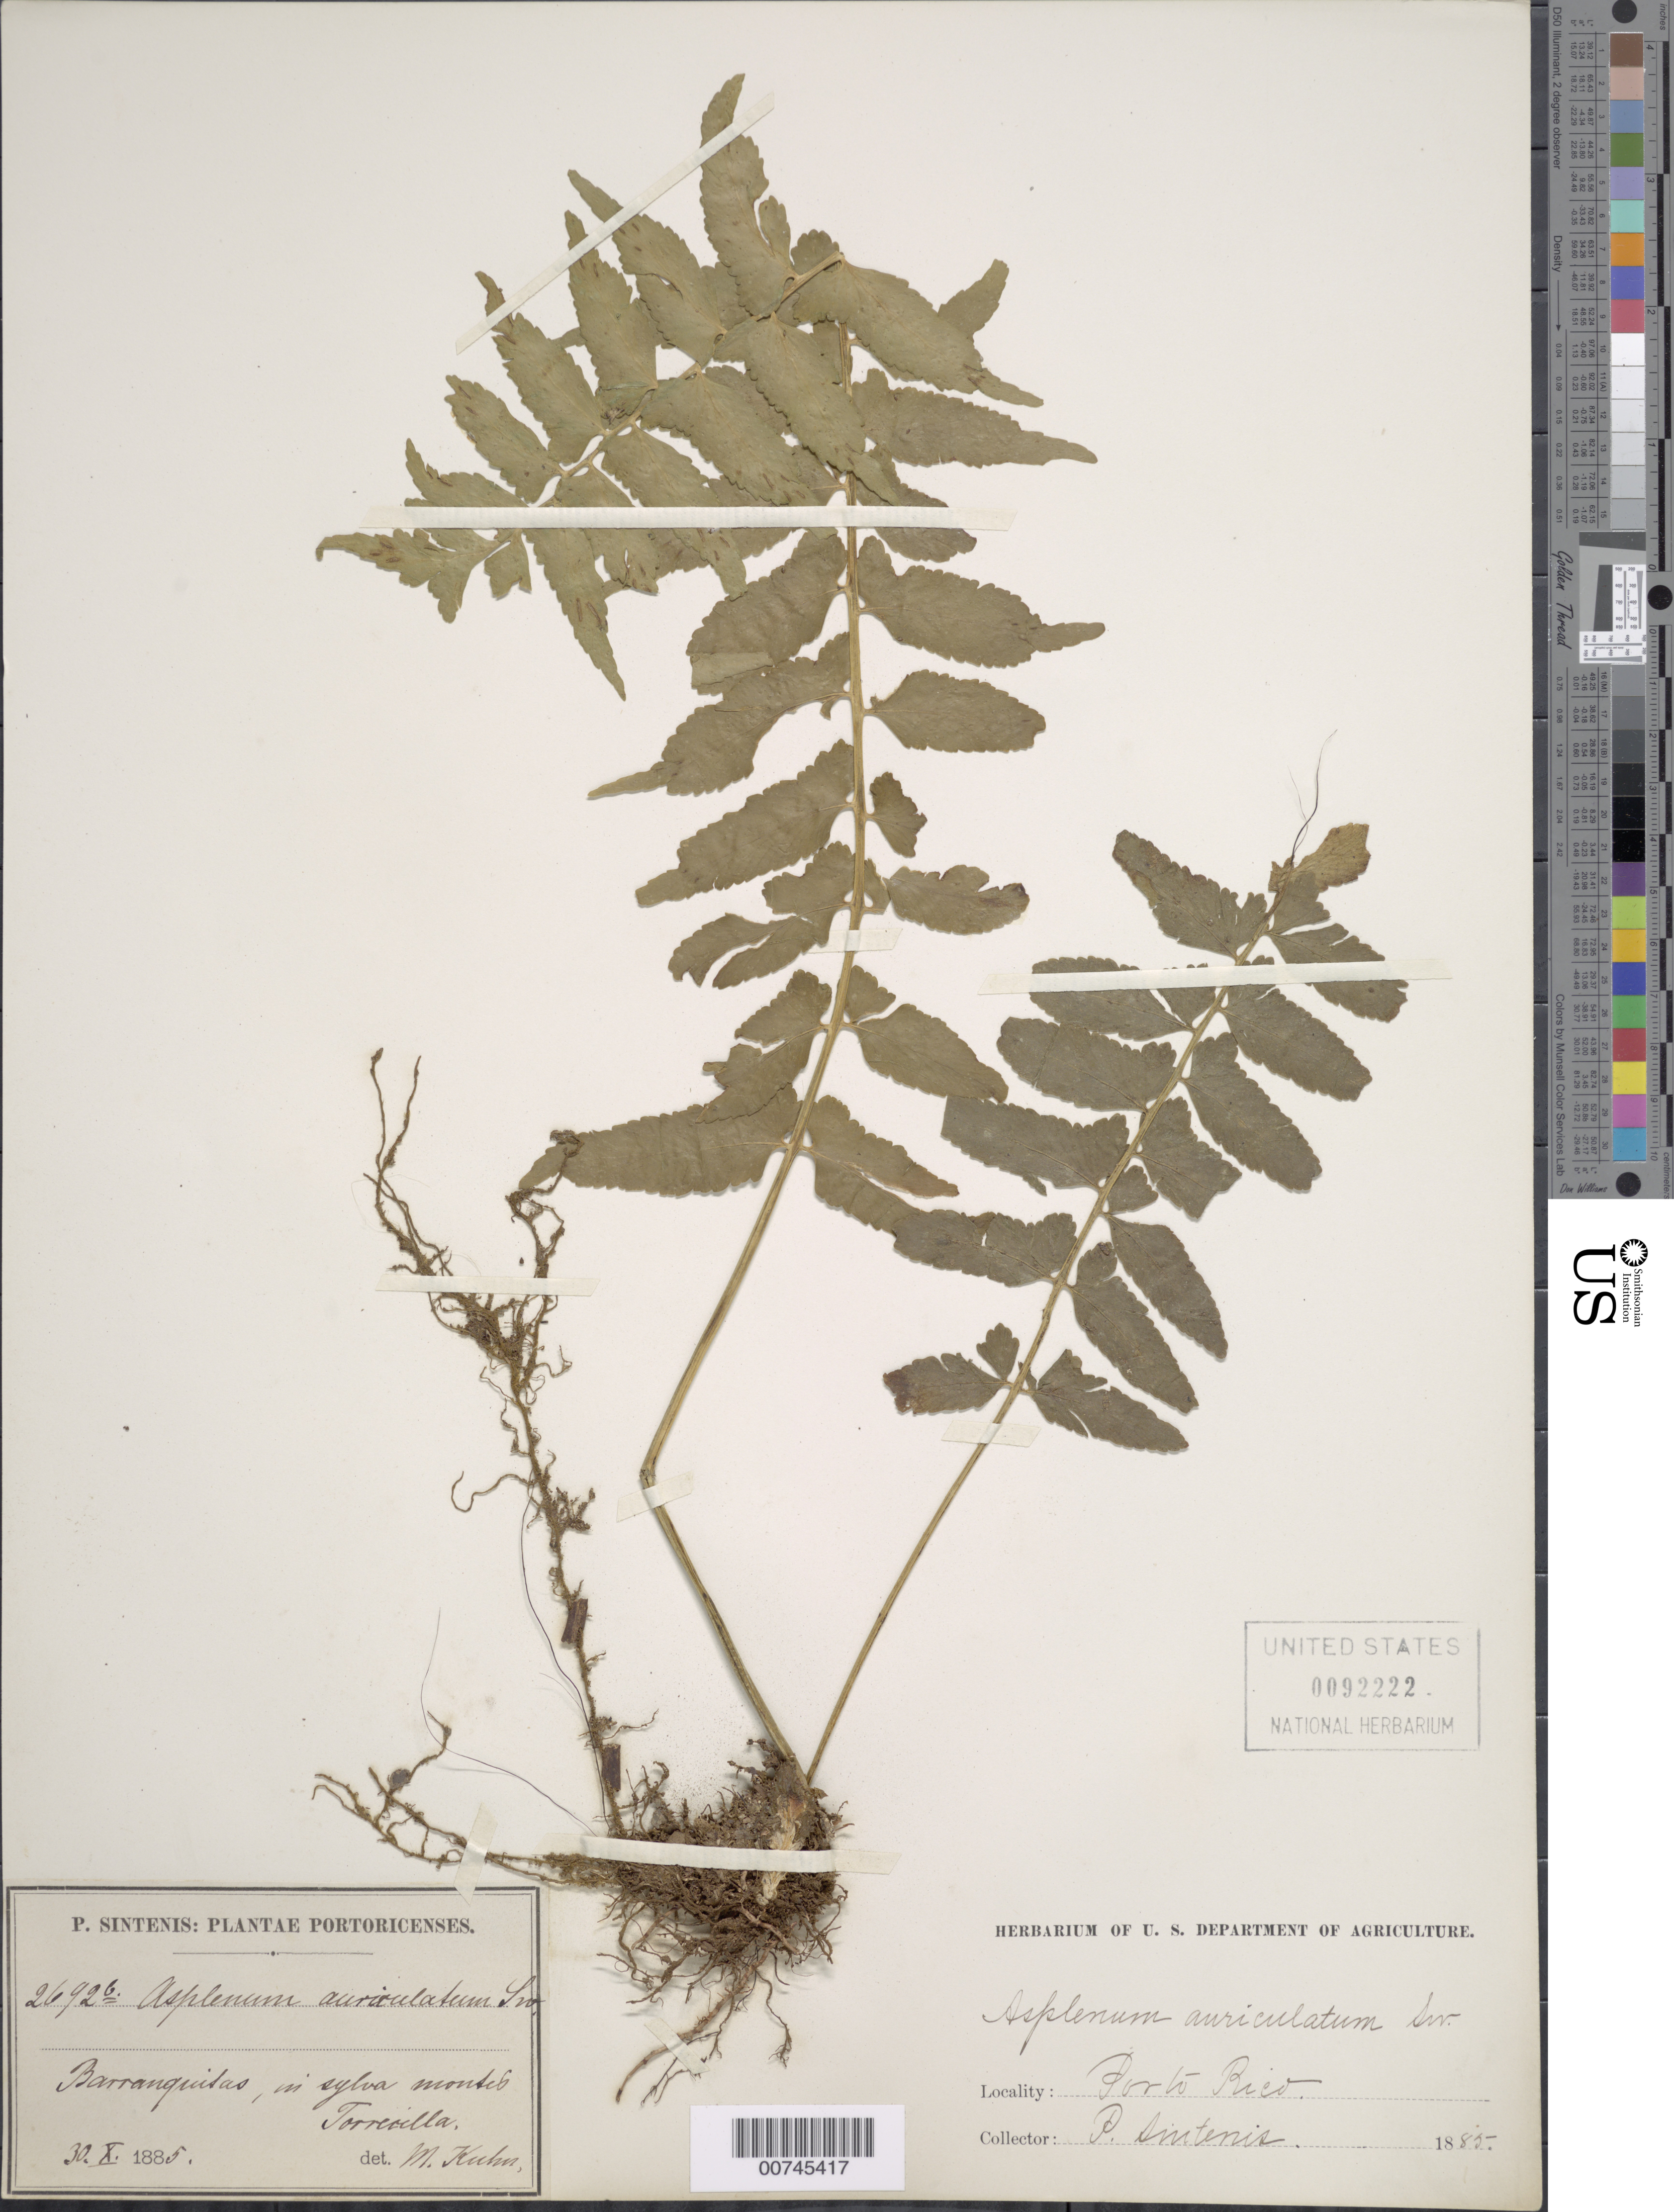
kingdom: Plantae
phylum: Tracheophyta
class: Polypodiopsida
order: Polypodiales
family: Aspleniaceae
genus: Asplenium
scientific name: Asplenium auriculatum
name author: Sw.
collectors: P. Sintenis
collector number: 2692b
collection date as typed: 30 Oct 1885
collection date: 1885-10-30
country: Puerto Rico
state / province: Barranquitas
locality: Barranquitas, in sylva montis Torrecilla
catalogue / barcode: US 92222